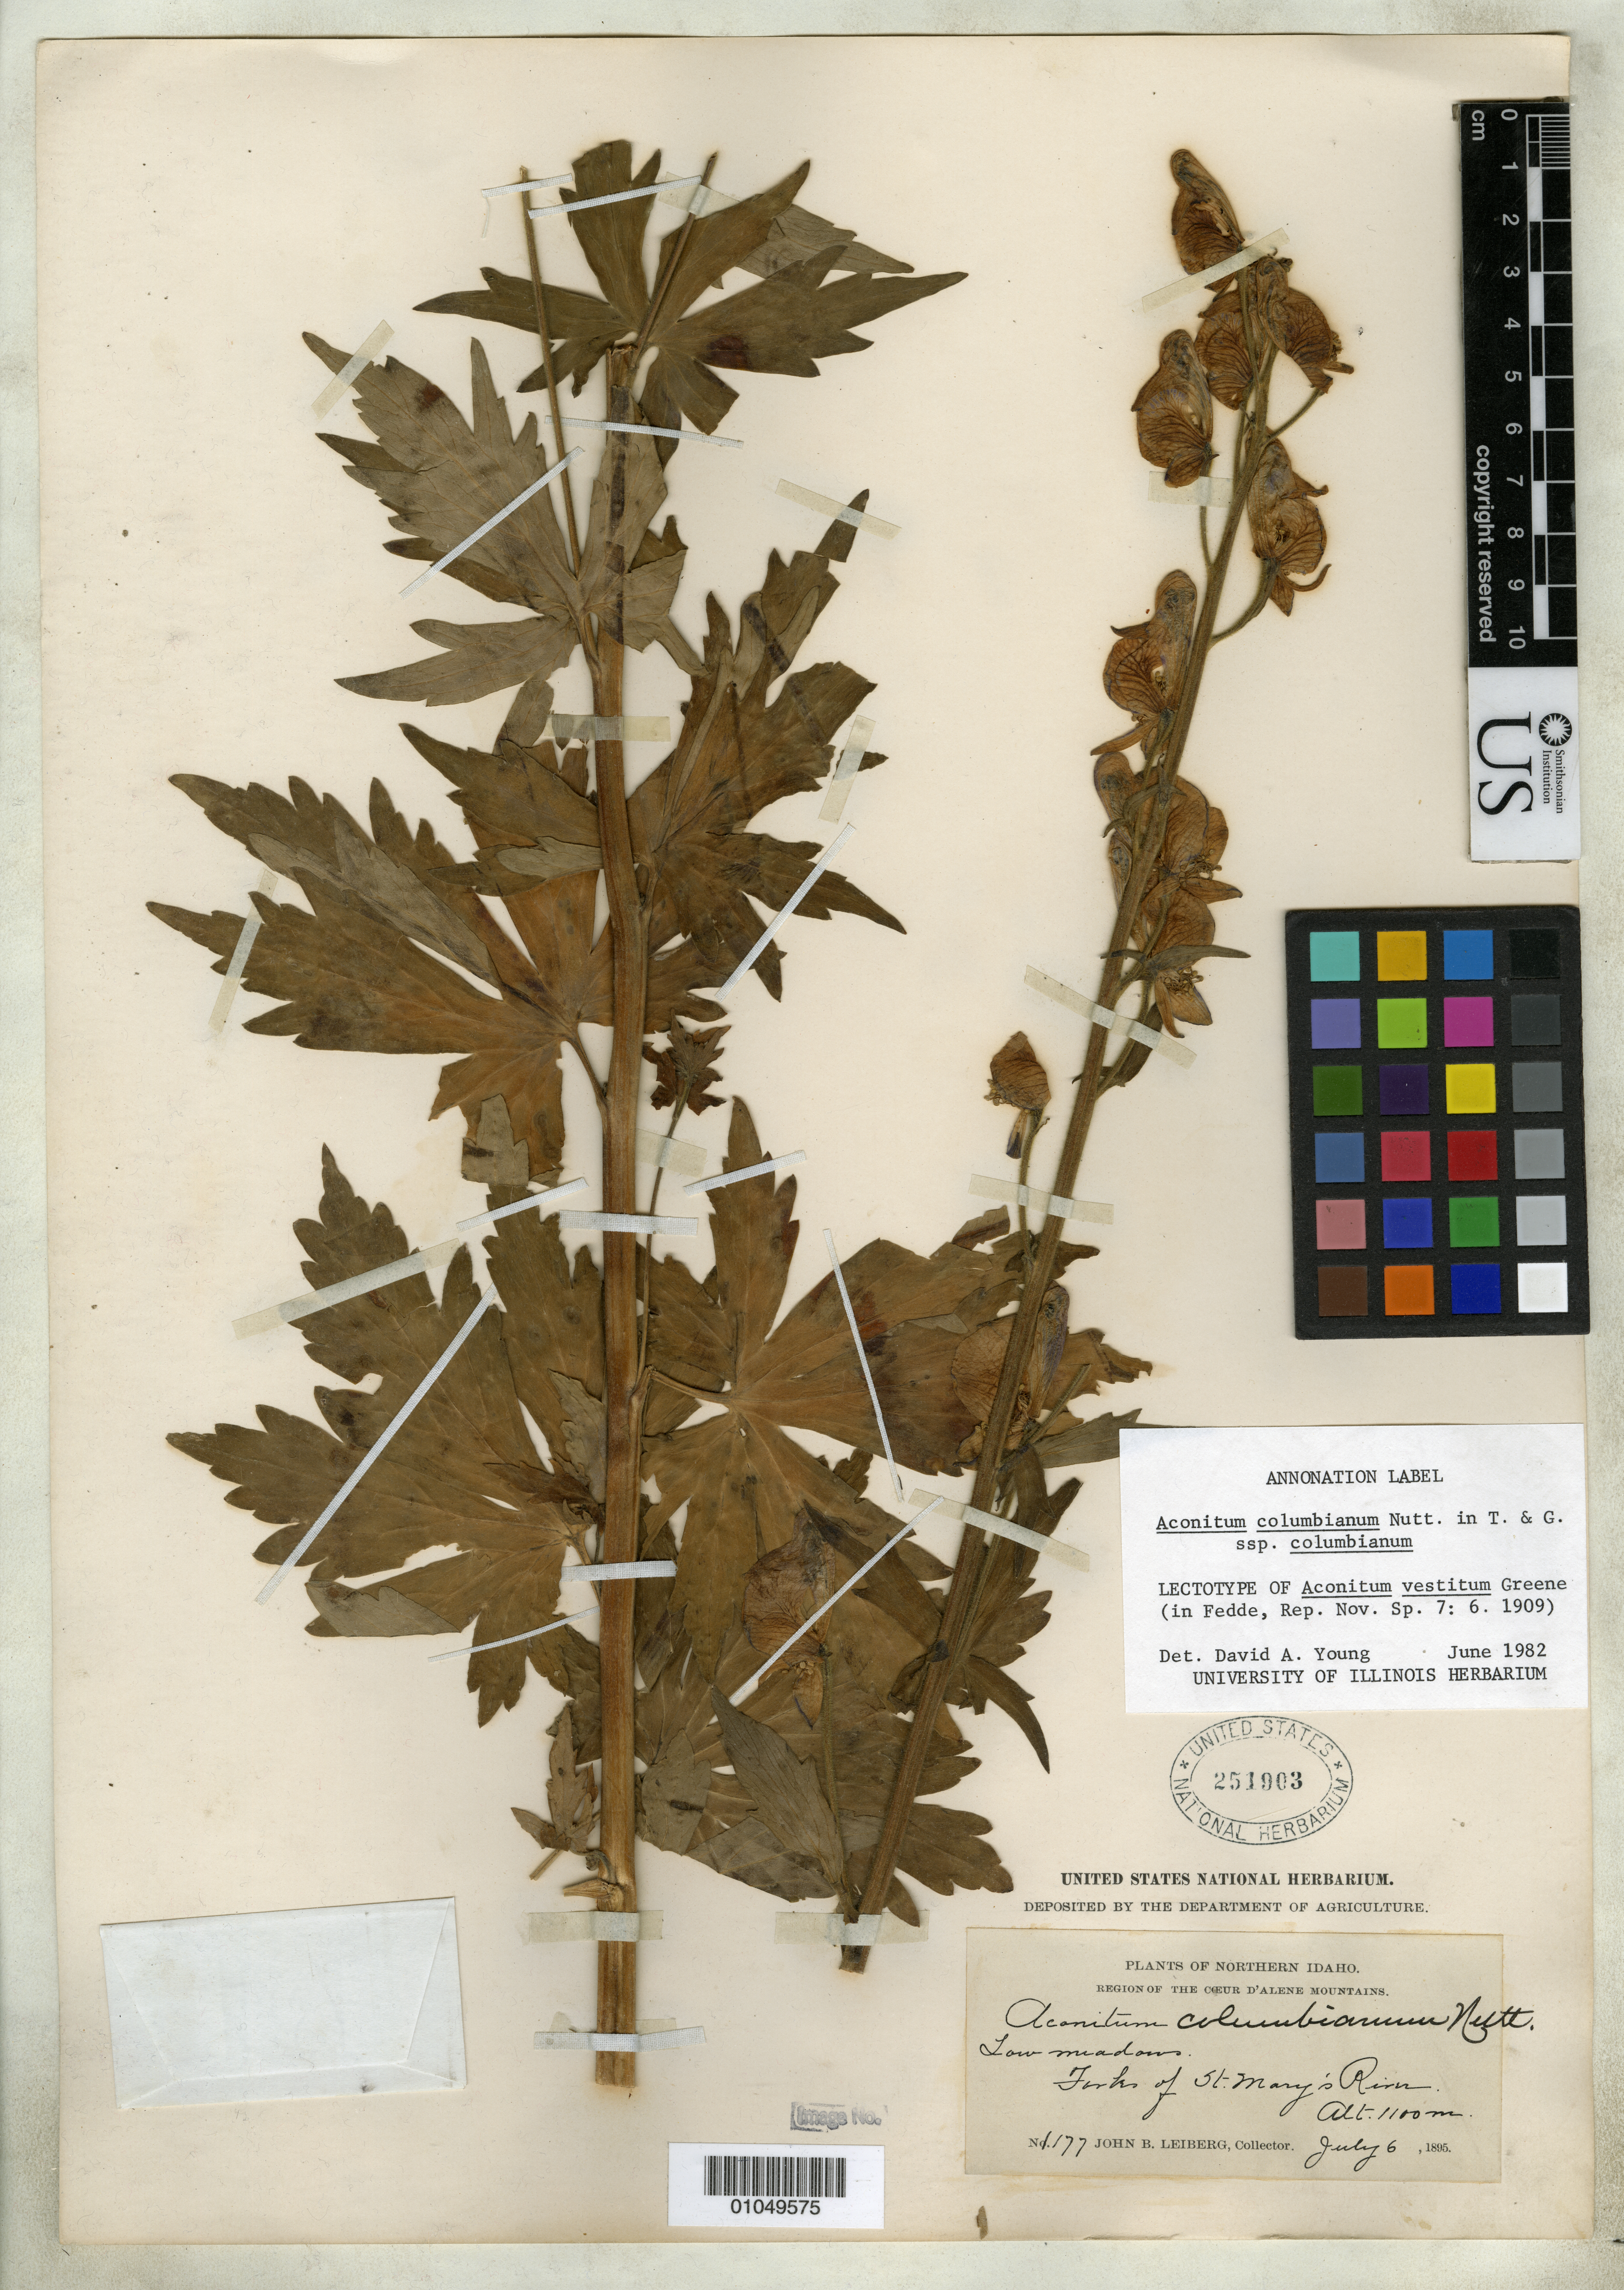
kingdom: Plantae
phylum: Tracheophyta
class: Magnoliopsida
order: Ranunculales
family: Ranunculaceae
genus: Aconitum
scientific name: Aconitum vestitum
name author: Greene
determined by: Young, D. A.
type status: Holotype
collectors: J. Leiberg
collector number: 1177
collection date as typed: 06 Jul 1895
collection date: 1895-07-06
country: United States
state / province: Idaho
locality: Regino of the Coeur d'Alene Mountains, low meadows, forks of St. Mary's River.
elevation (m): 1100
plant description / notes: Specimen annotated by D.A. Young (1982) as lectotype [ined.]. Not annotated by Greene, collection number not cited but otherwise matches protologue. No duplicate found at NDG, US specimen interpreted as holotype (P. Holmgren, pers. comm. Oct. 2010).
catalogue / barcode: US 251903